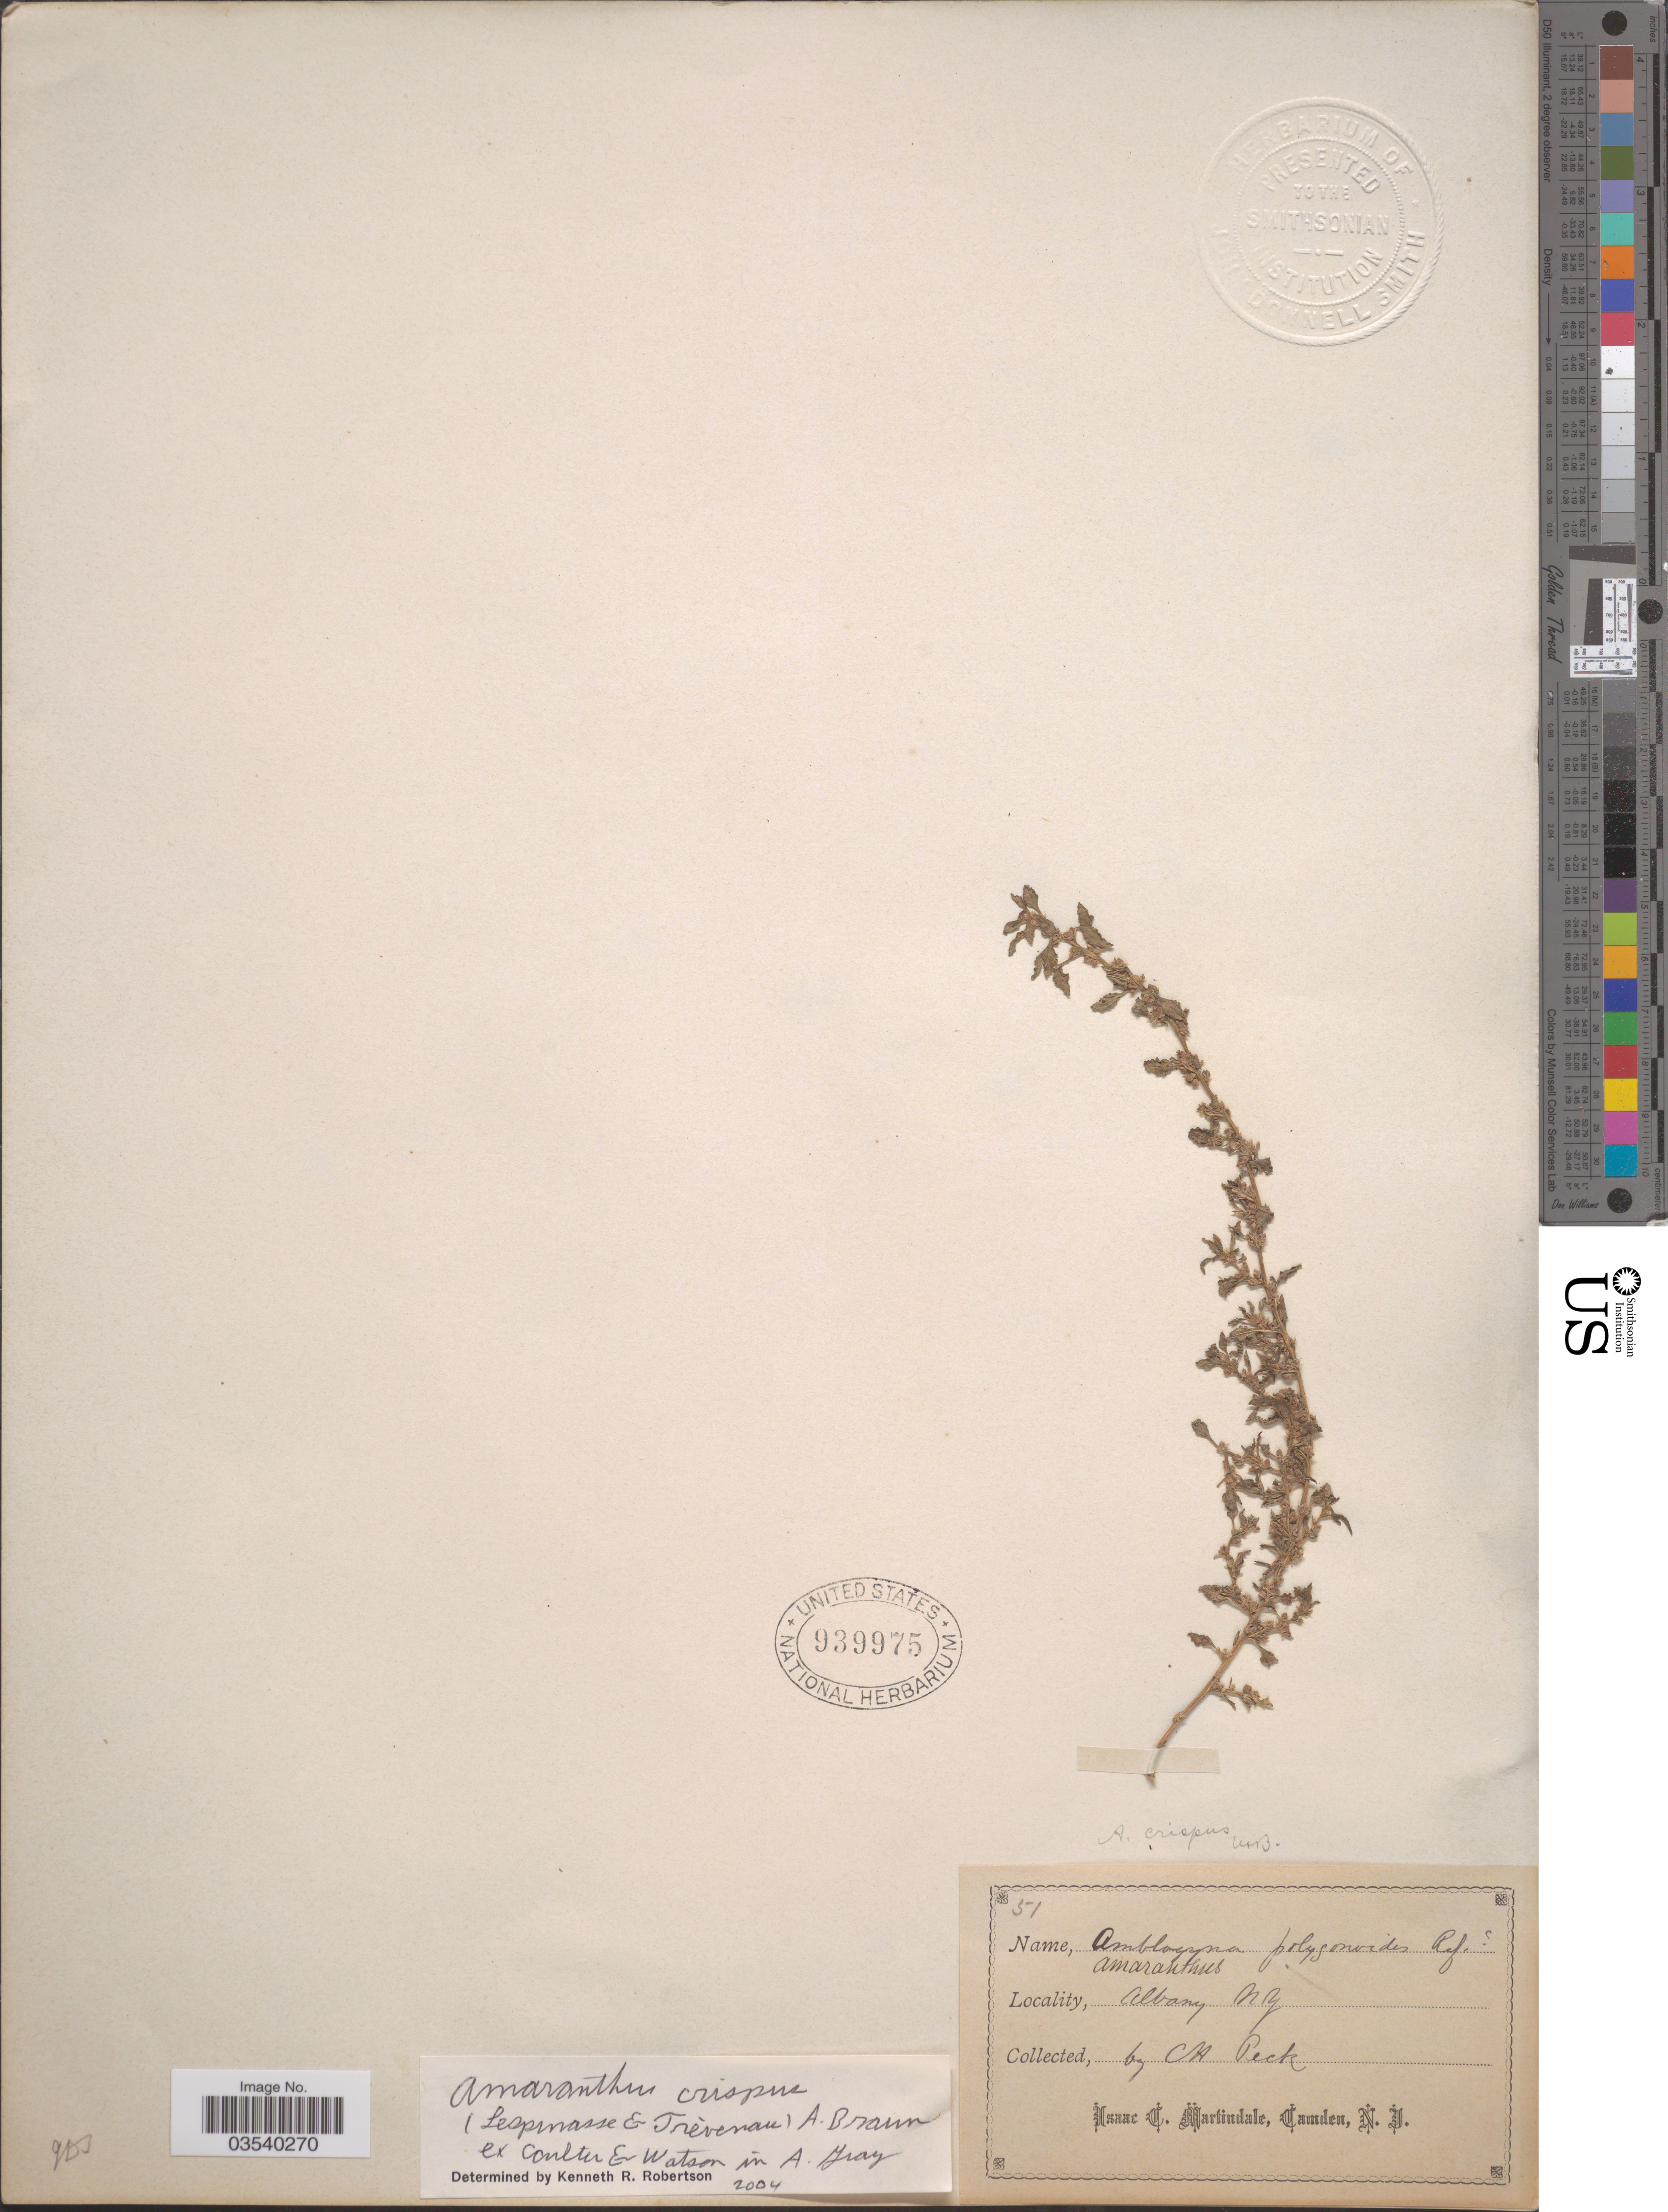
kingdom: Plantae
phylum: Tracheophyta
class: Magnoliopsida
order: Caryophyllales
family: Amaranthaceae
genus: Amaranthus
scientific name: Amaranthus crispus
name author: (Lesp. & Thévenau) A. Braun ex J.M. Coult. & S. Watson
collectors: C. H. Peck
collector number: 51?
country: United States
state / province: New York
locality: Albany.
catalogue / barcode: US 939975